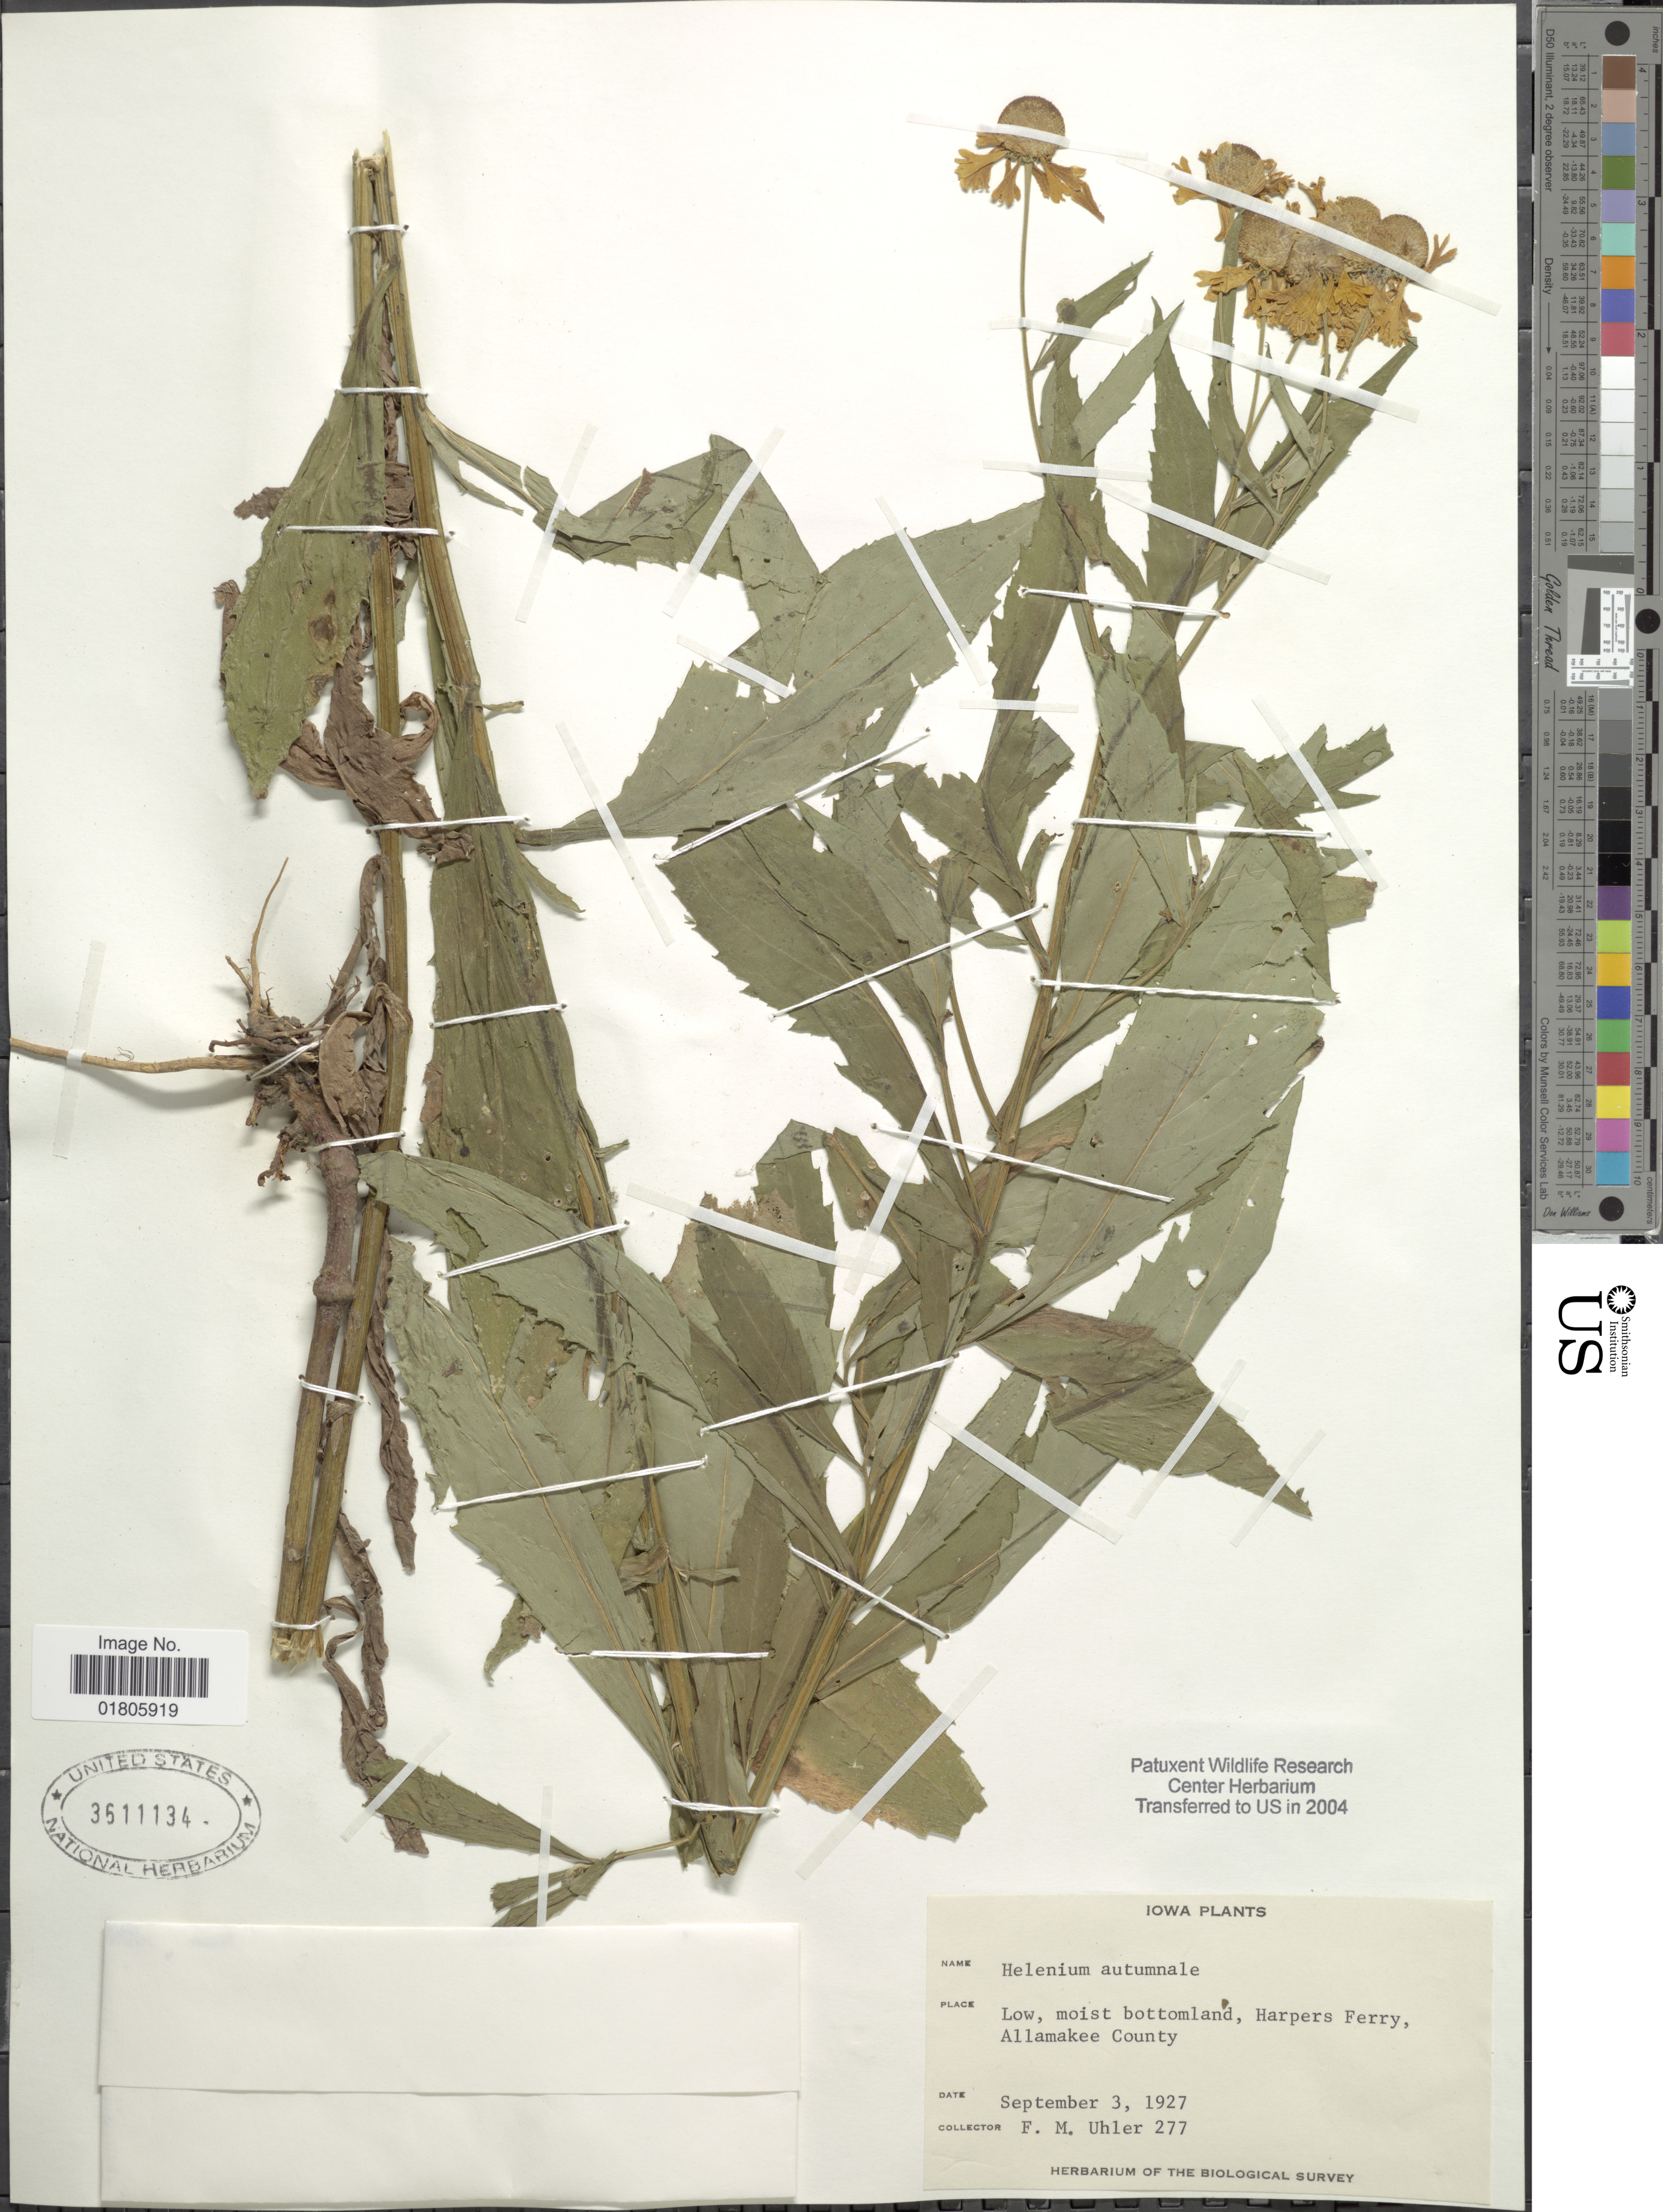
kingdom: Plantae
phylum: Tracheophyta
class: Magnoliopsida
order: Asterales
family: Asteraceae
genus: Helenium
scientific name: Helenium autumnale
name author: L.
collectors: F. M. Uhler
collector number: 277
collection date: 1927-09-03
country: United States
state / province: Iowa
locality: Harprs Ferry, Allamakee County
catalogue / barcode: US 3611134